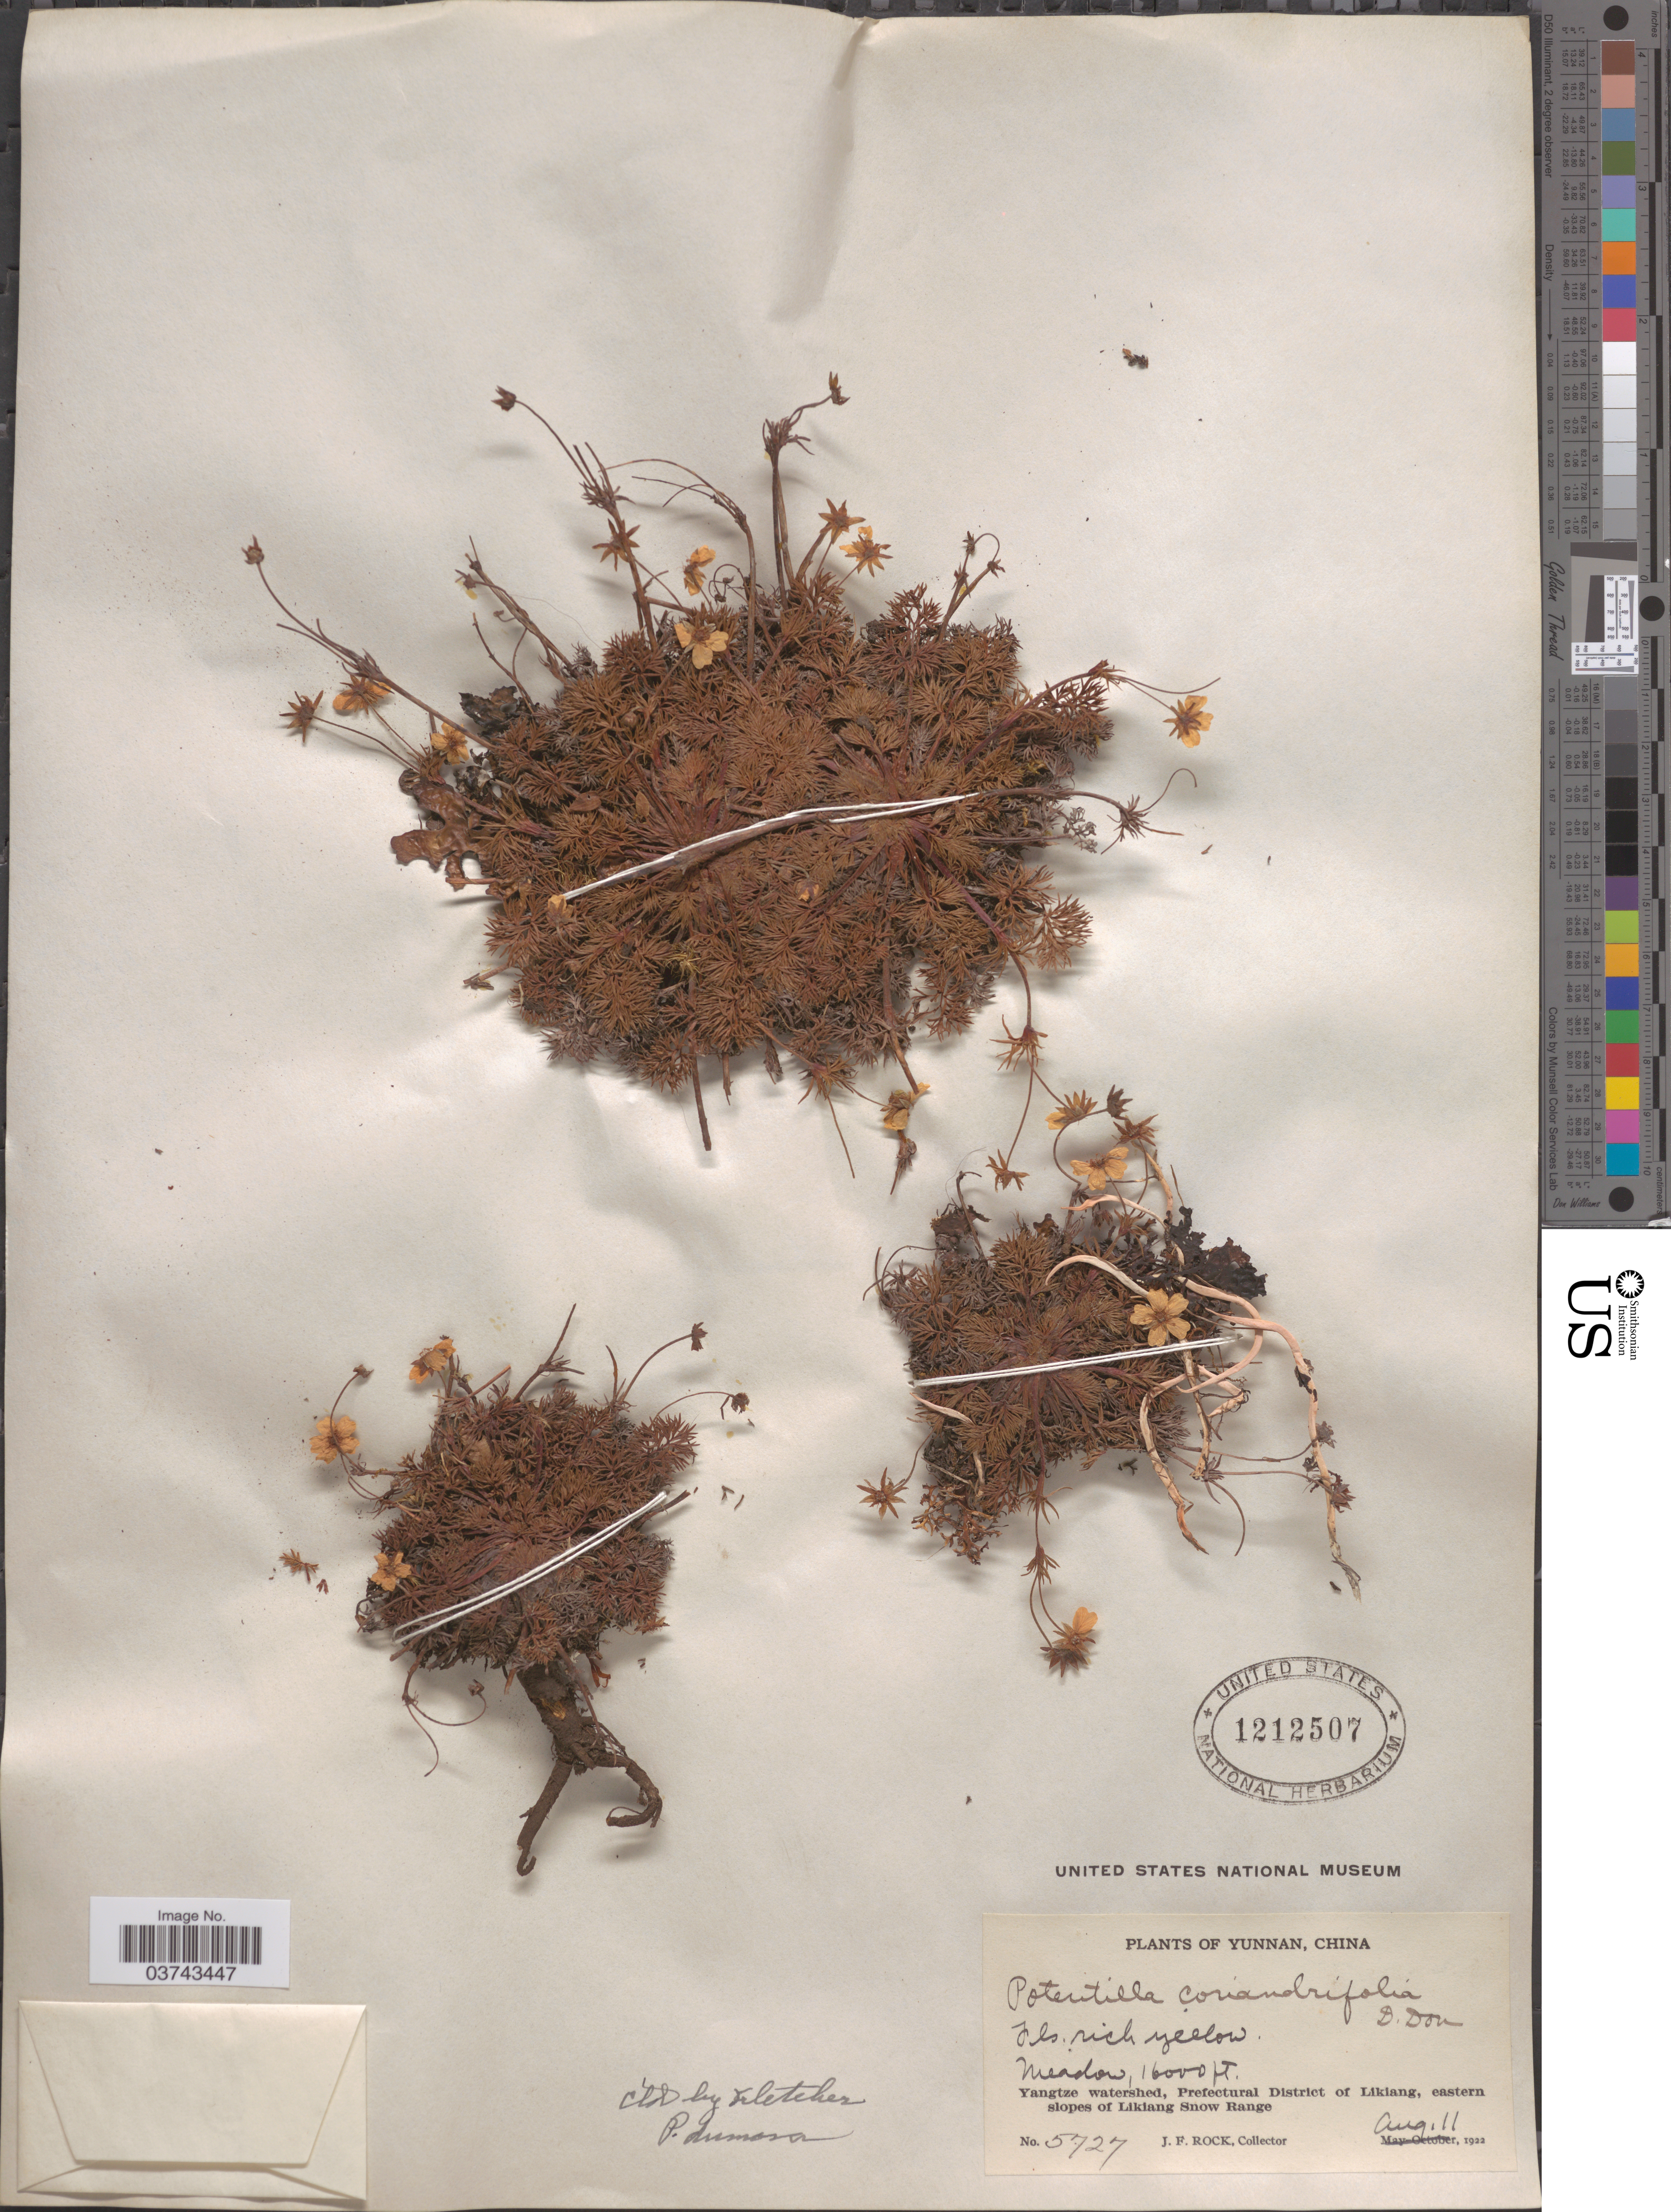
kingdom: Plantae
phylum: Tracheophyta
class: Magnoliopsida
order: Rosales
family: Rosaceae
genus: Potentilla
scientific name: Potentilla dumosa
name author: (Franch.) Hand.-Mazz.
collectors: J. Rock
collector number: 5727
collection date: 1922-08-11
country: China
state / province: Yunnan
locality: Yangtze watershed, Prefectural District of Likiang, eastern slopes of Likiang Snow Range.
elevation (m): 4877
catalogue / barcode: US 1212507